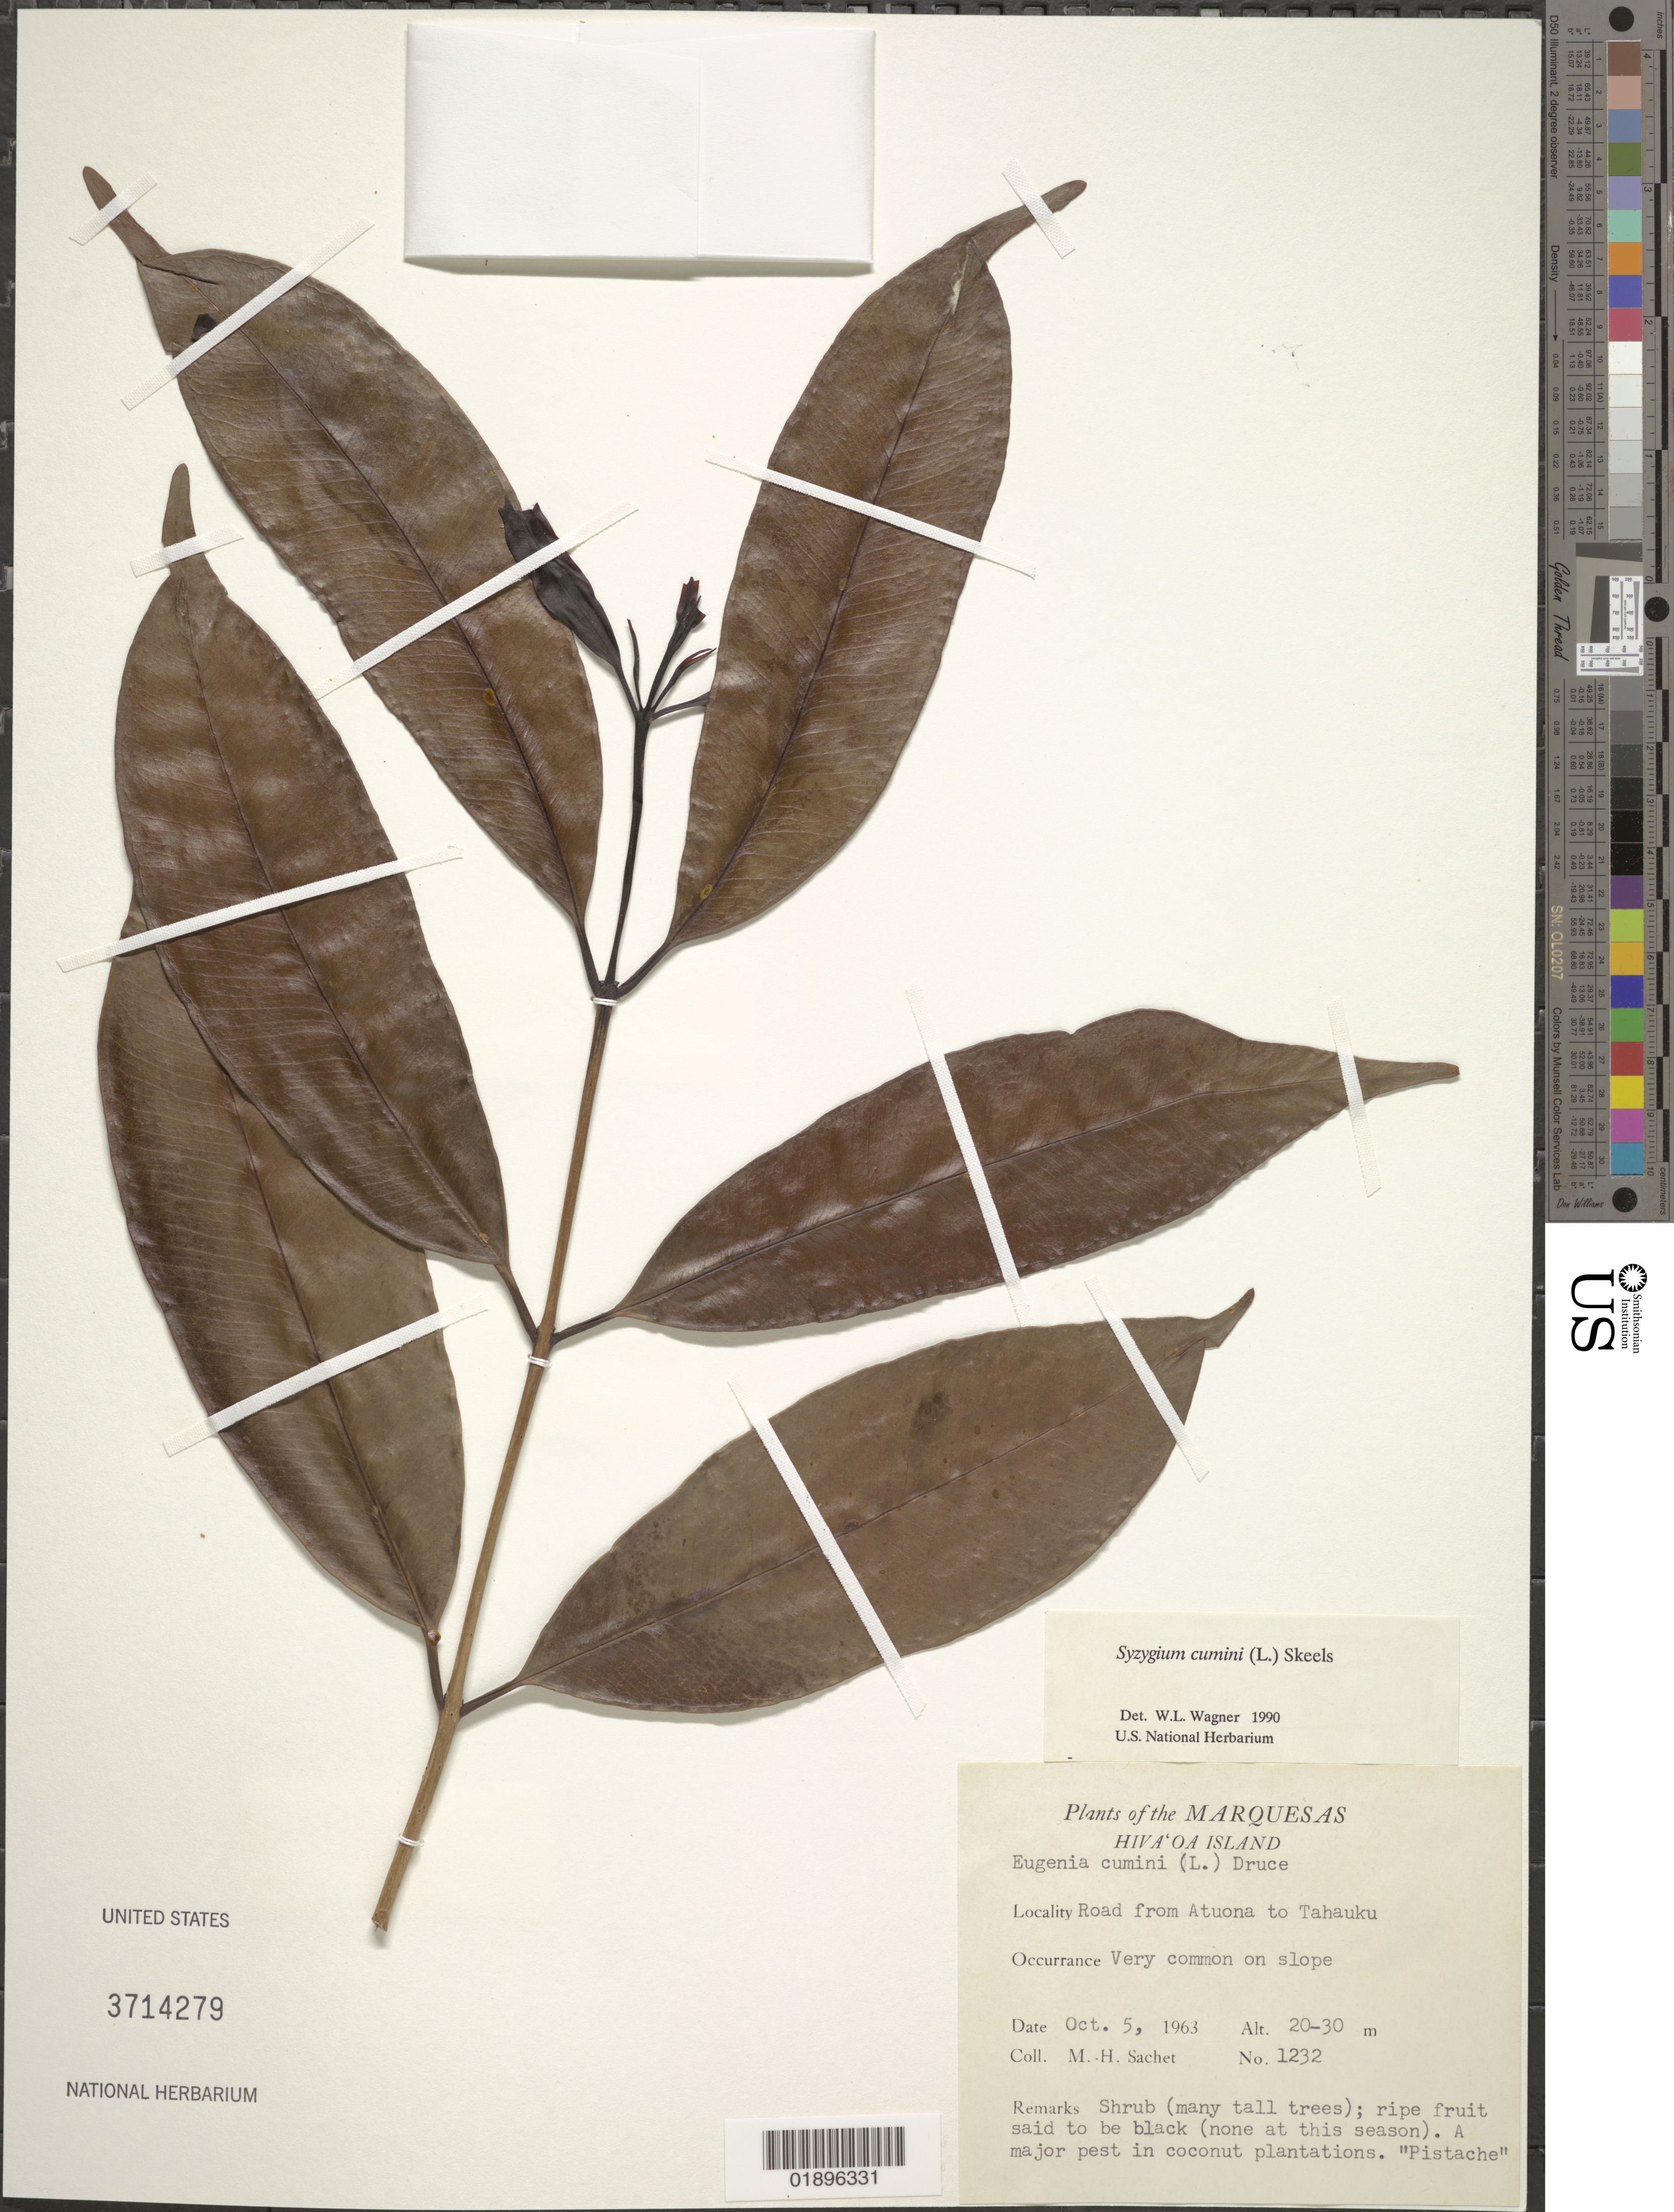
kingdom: Plantae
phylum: Tracheophyta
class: Magnoliopsida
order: Myrtales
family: Myrtaceae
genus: Syzygium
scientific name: Syzygium cumini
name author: (L.) Skeels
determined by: Wagner, W. L., (BOT), Smithsonian Institution - National Museum of Natural History (UNITED STATES)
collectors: M.-H. Sachet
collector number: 1232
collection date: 1963-10-05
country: French Polynesia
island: Hiva Oa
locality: road from Atuona to Tahauku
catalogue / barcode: US 3714279